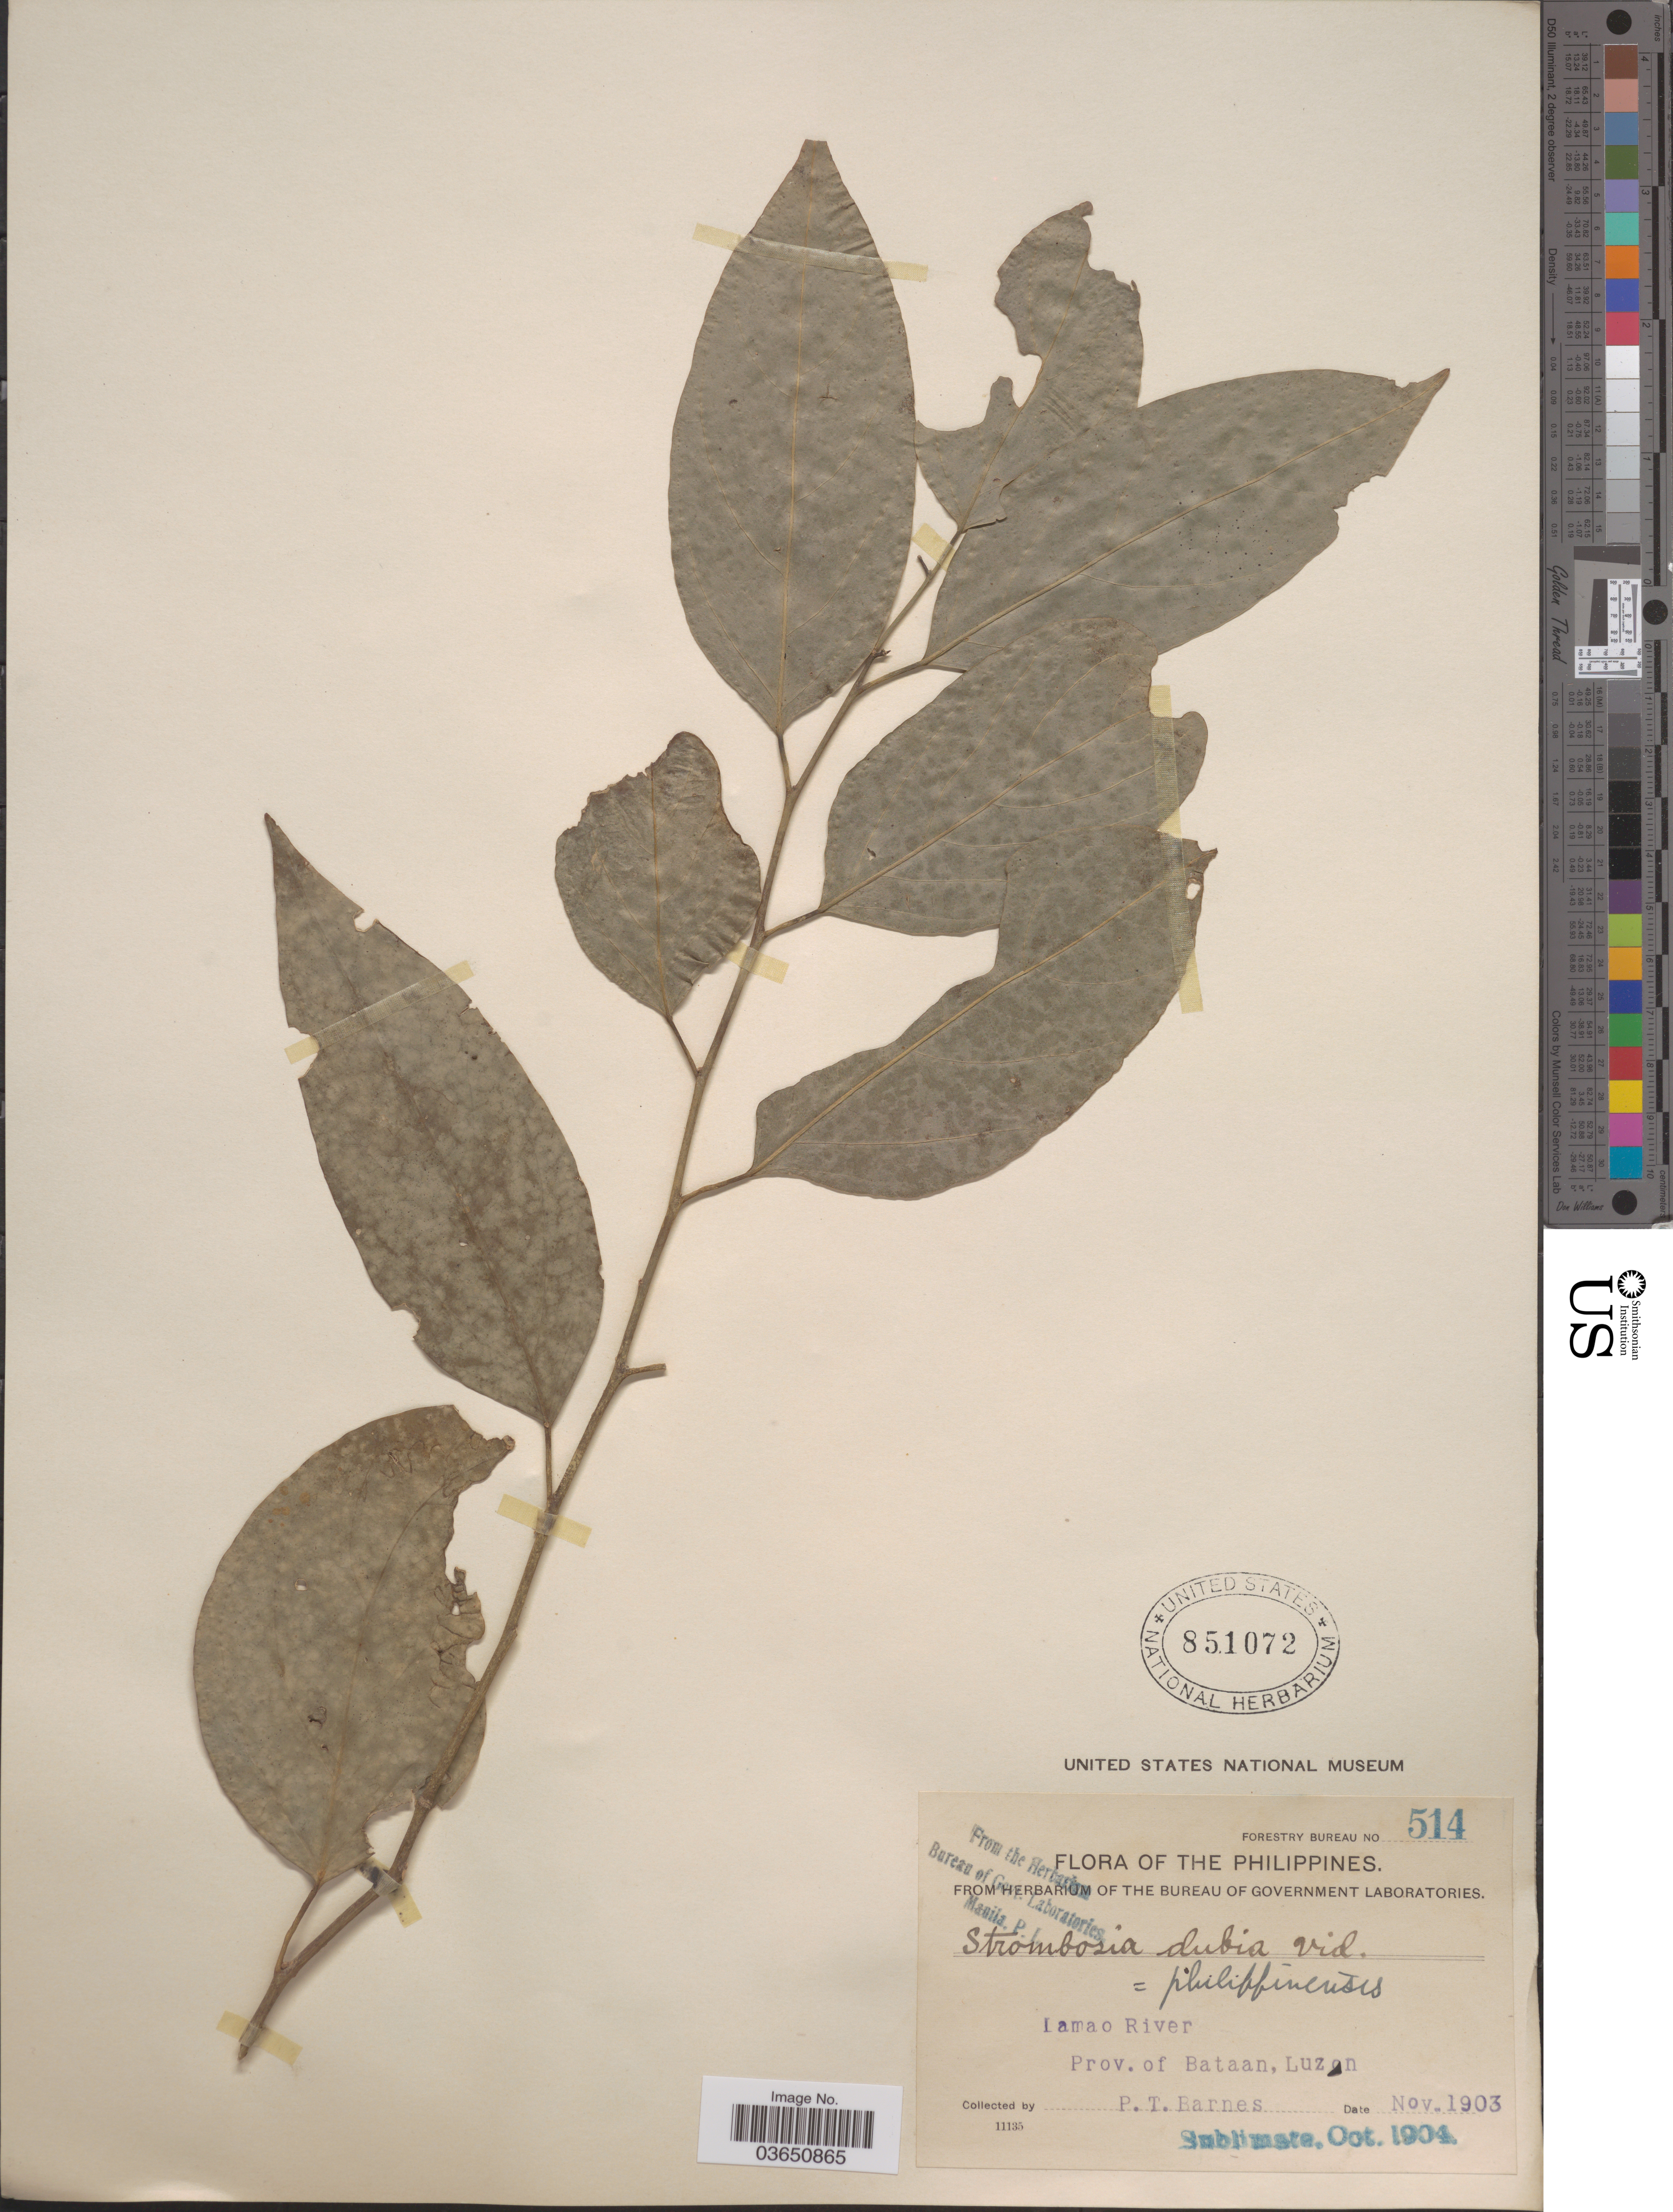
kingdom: Plantae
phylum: Tracheophyta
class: Magnoliopsida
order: Santalales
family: Strombosiaceae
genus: Strombosia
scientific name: Strombosia philippinensis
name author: (Baill.) Rolfe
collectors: P. Barnes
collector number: Forestry Bureau 514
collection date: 1903-11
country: Philippines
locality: Lamao River. Prov. of Bataan, Luzon.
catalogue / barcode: US 851072